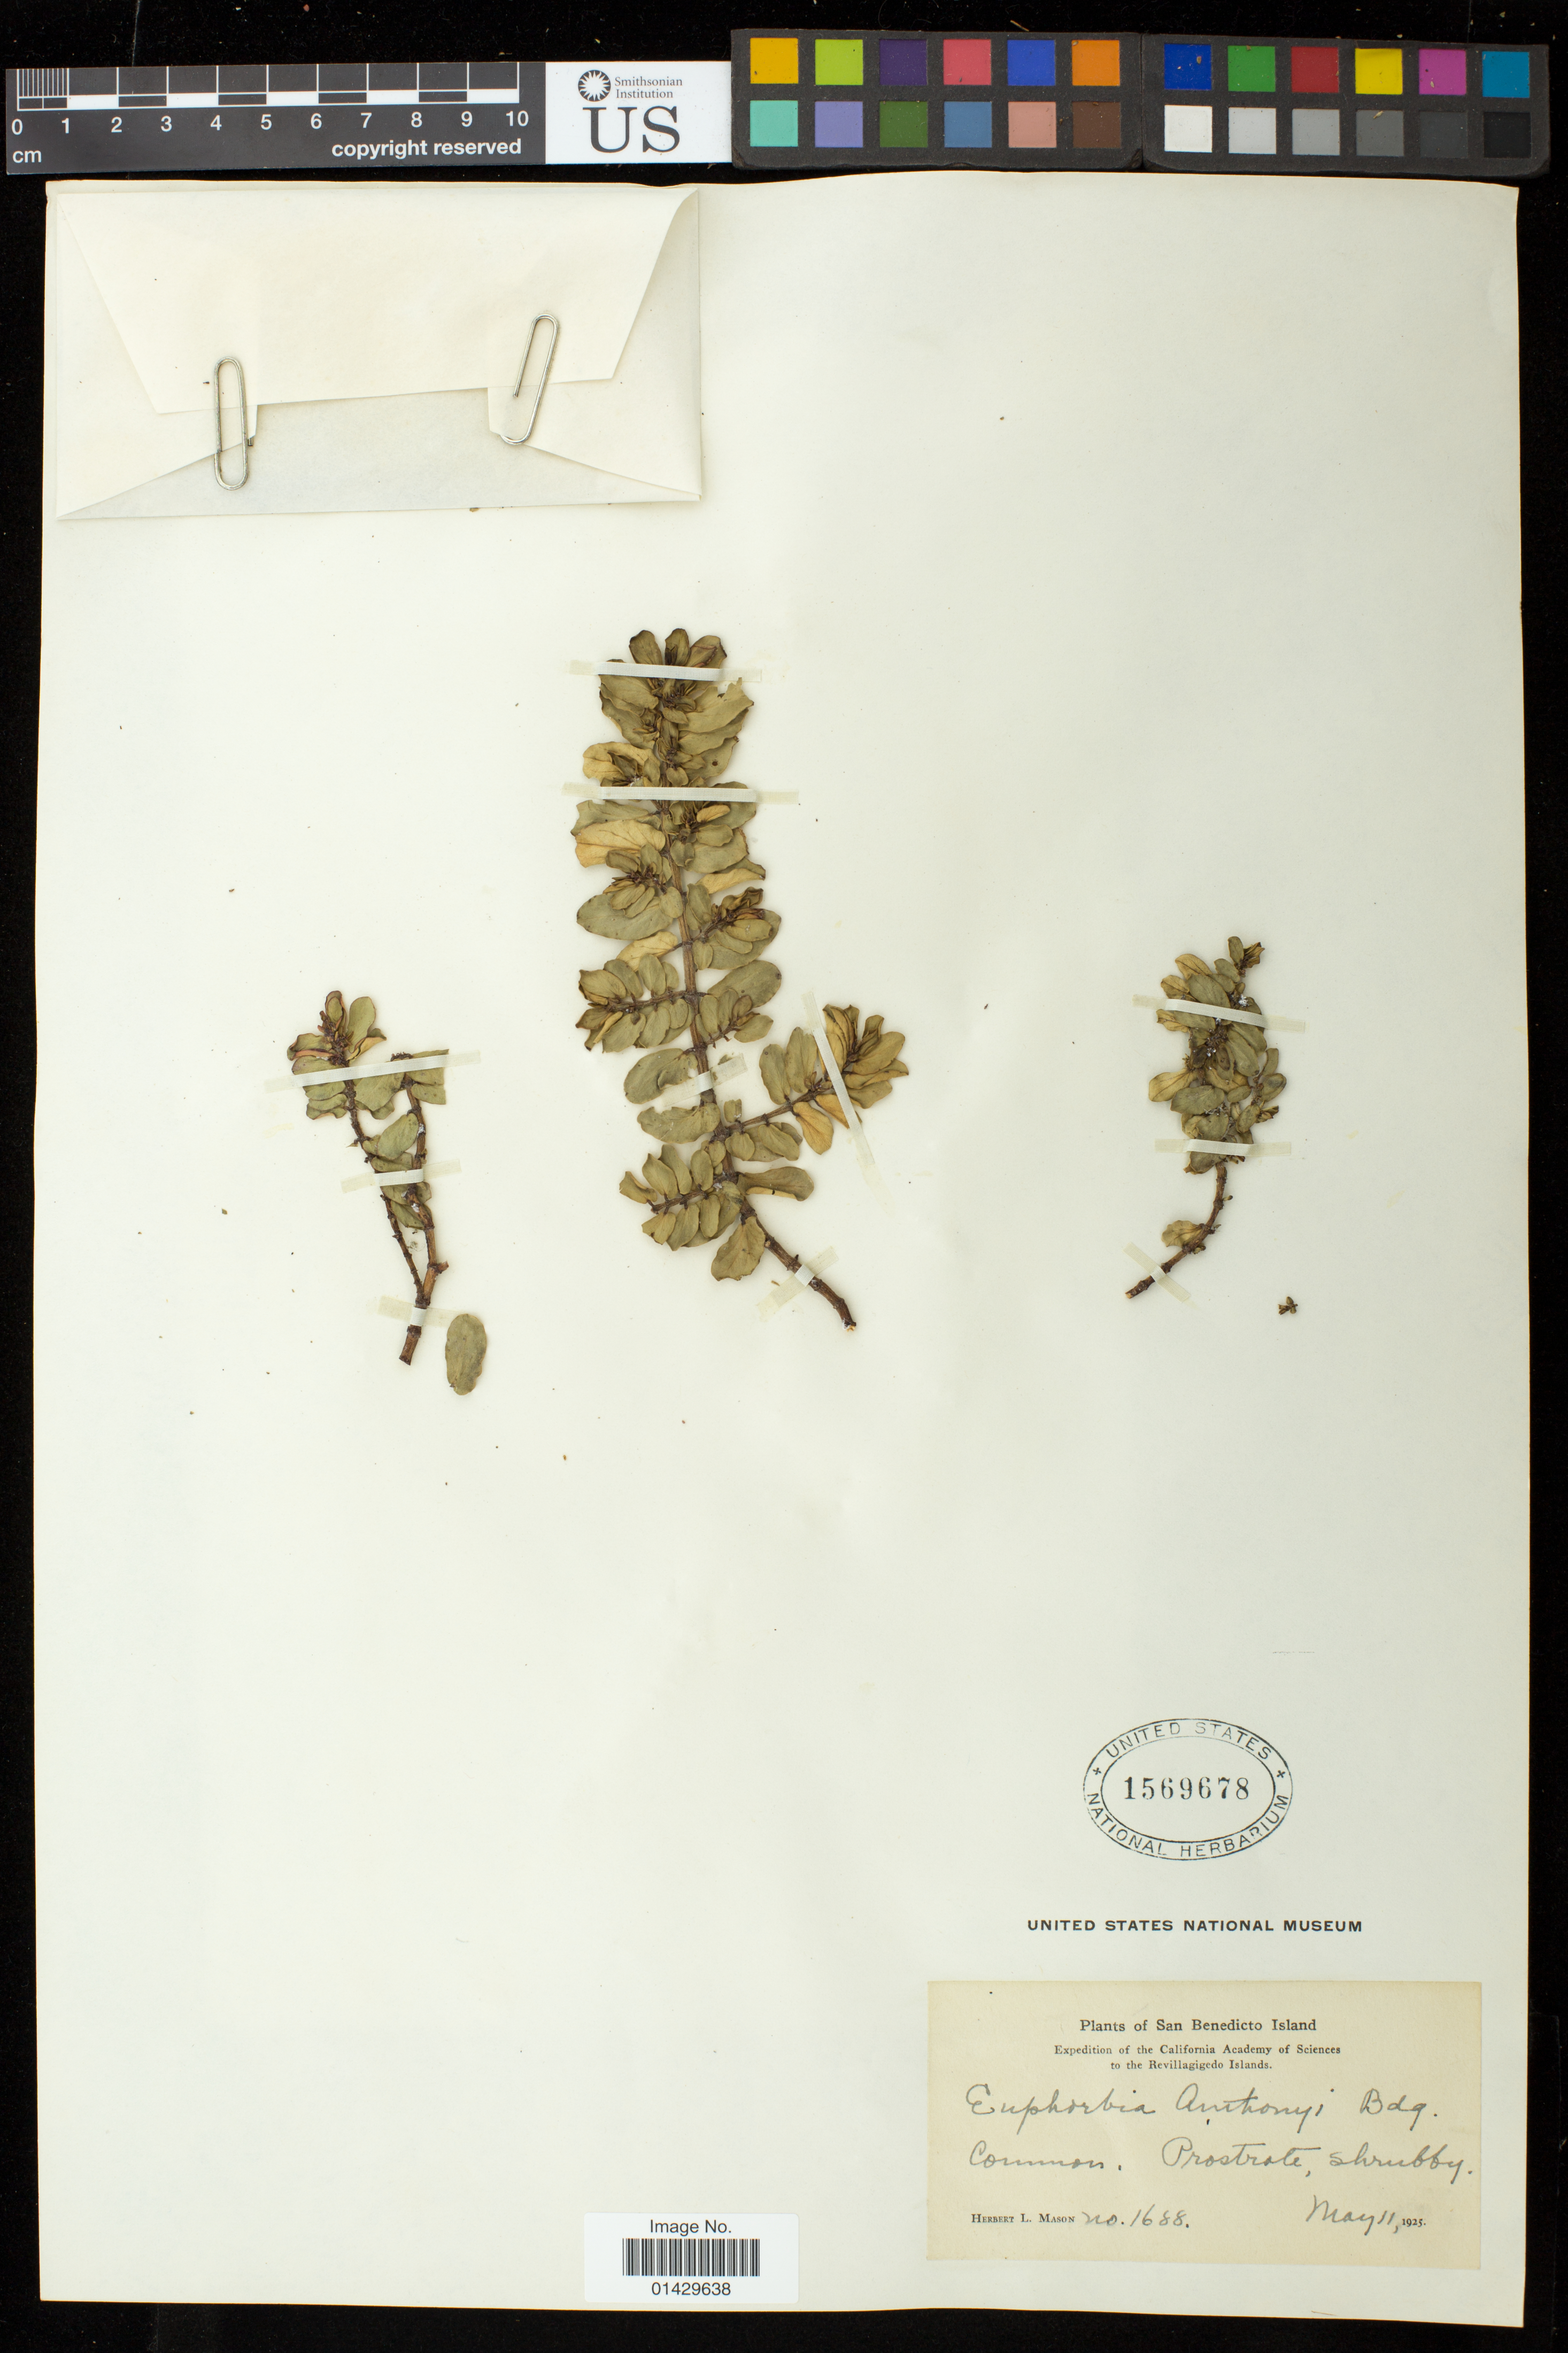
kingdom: Plantae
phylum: Tracheophyta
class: Magnoliopsida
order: Malpighiales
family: Euphorbiaceae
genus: Euphorbia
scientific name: Euphorbia anthonyi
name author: Brandegee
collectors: H. L. Mason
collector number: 1688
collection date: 1925-05-11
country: Mexico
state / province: Colima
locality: San Benedicto Island; Revillagigedo Islands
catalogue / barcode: US 1569678